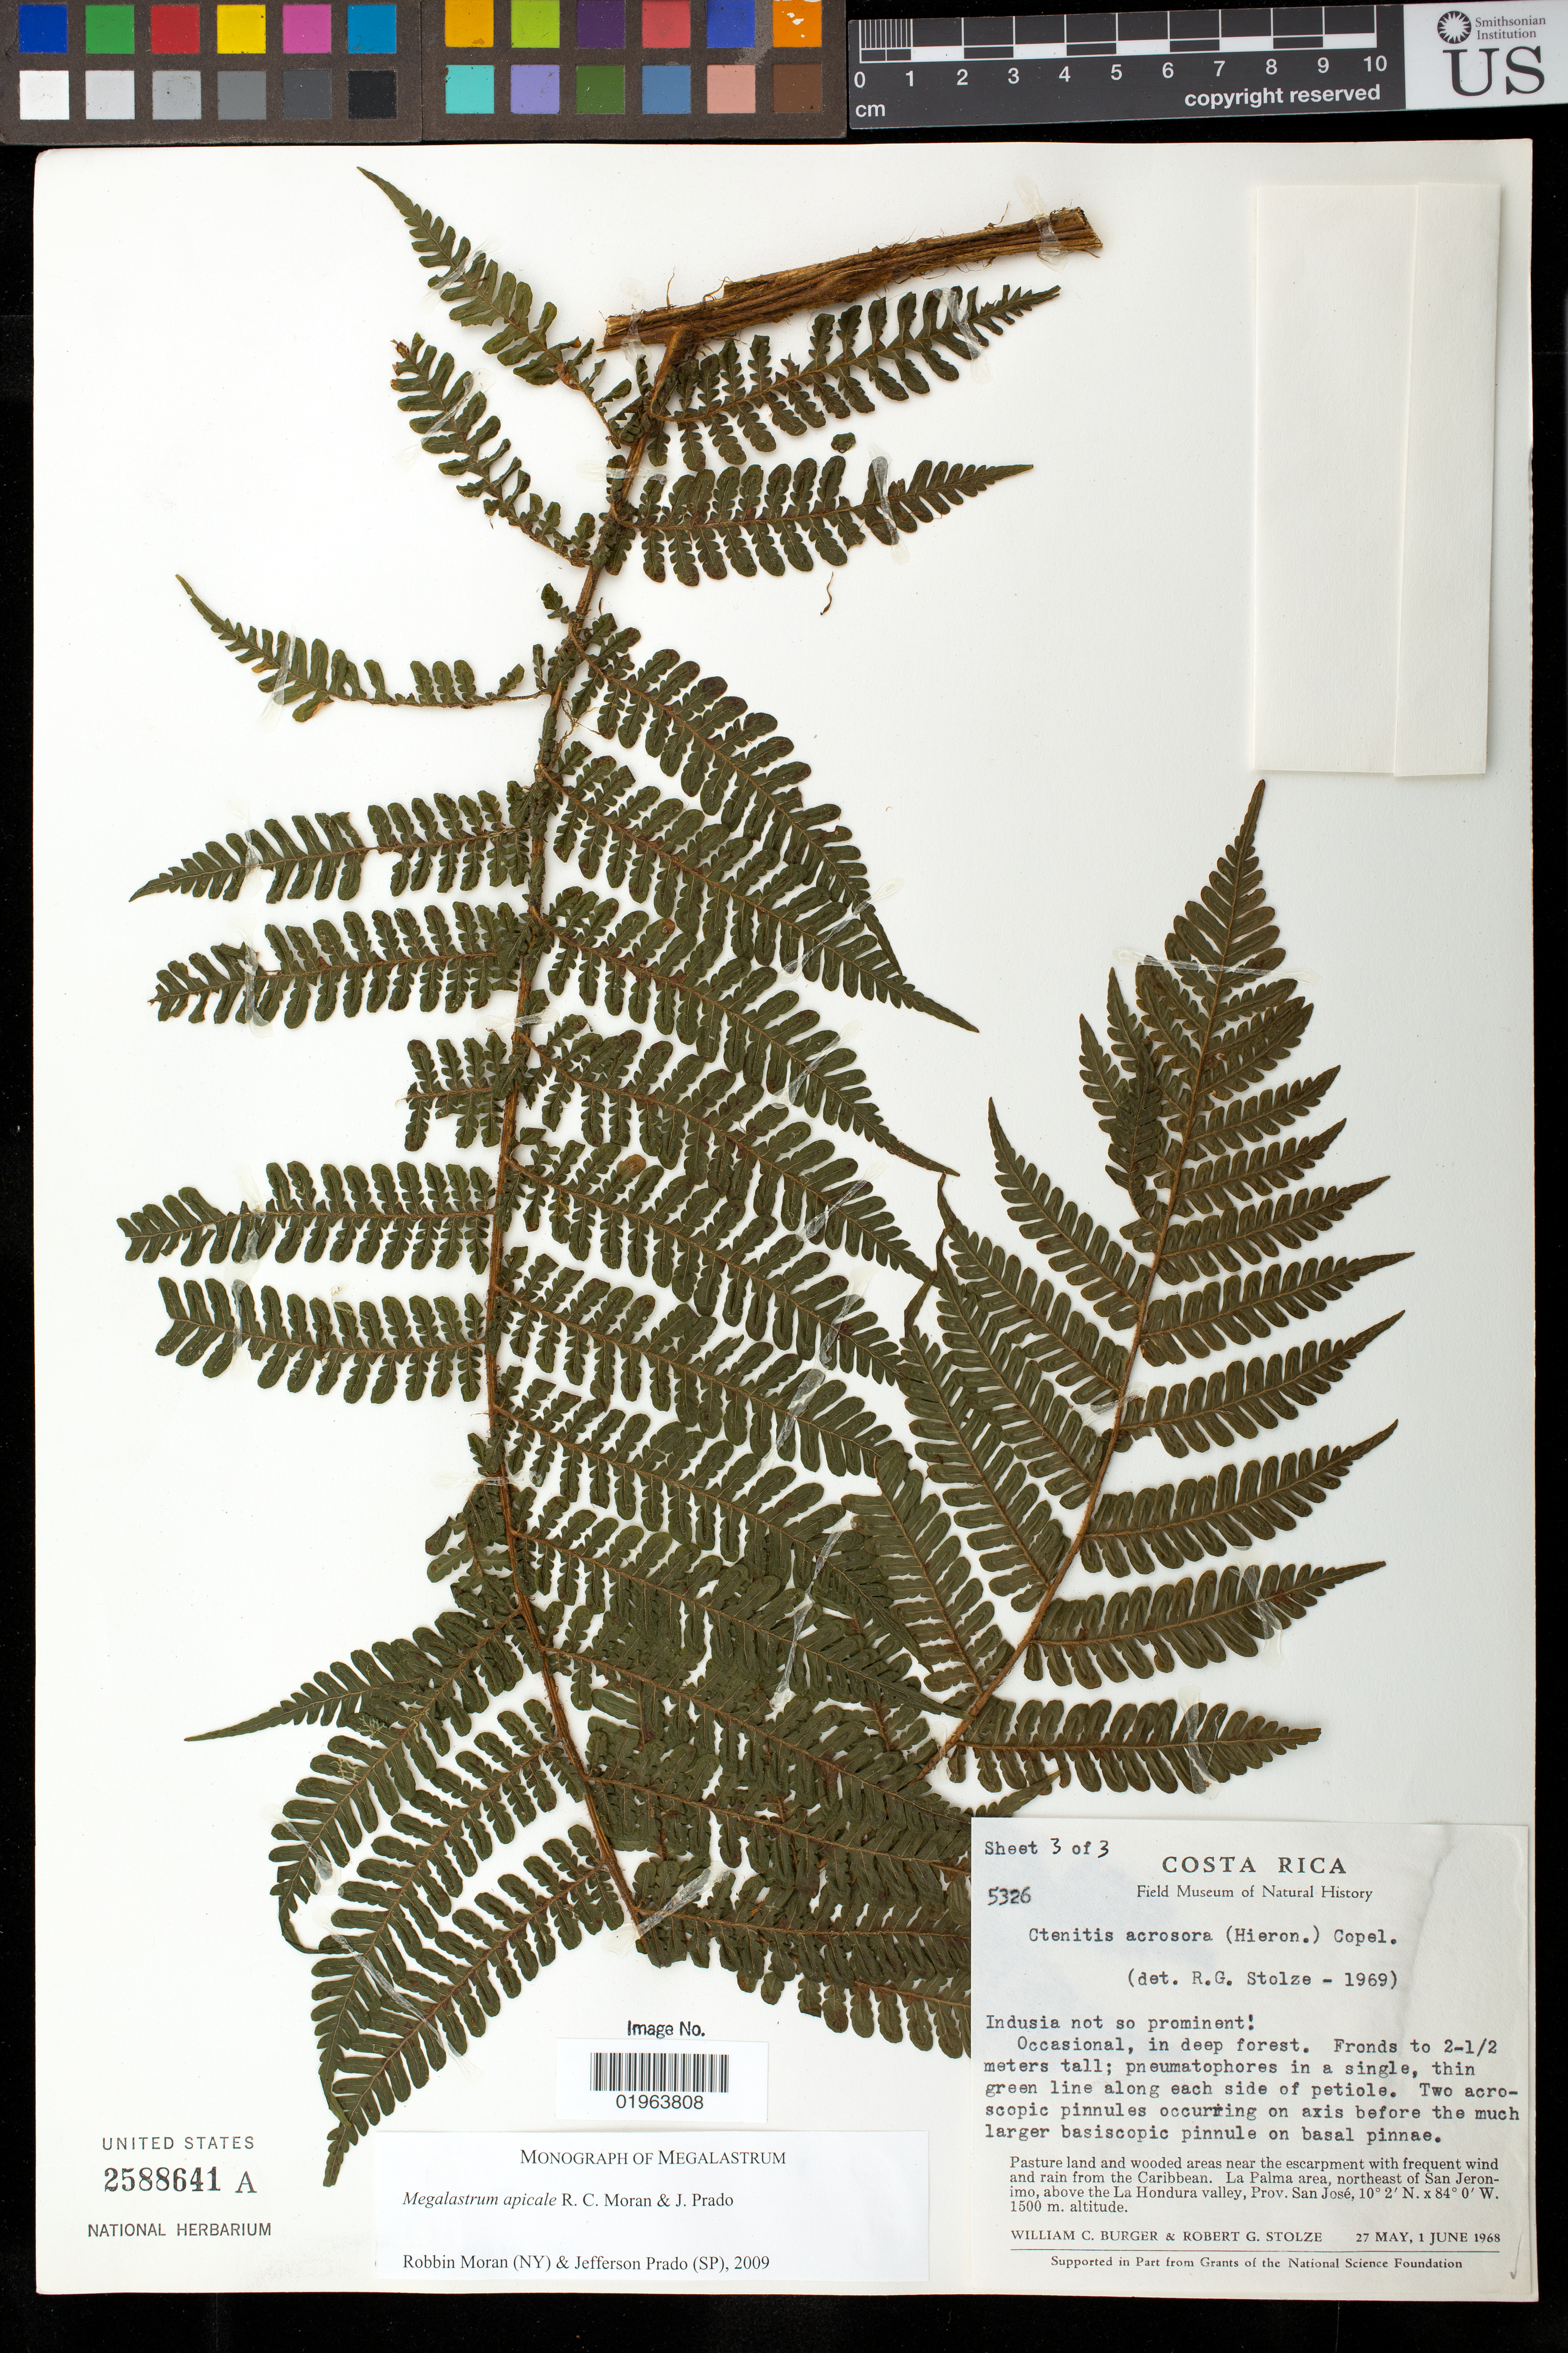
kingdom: Plantae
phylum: Tracheophyta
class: Polypodiopsida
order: Polypodiales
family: Dryopteridaceae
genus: Megalastrum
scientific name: Megalastrum apicale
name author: R.C. Moran & J. Prado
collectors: W. Burger & R. G. Stolze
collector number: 5326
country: Costa Rica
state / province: San José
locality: La Palmna area, NE of San Jeroniumo above the La Hondura Valley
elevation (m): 1500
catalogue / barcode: US 2588641